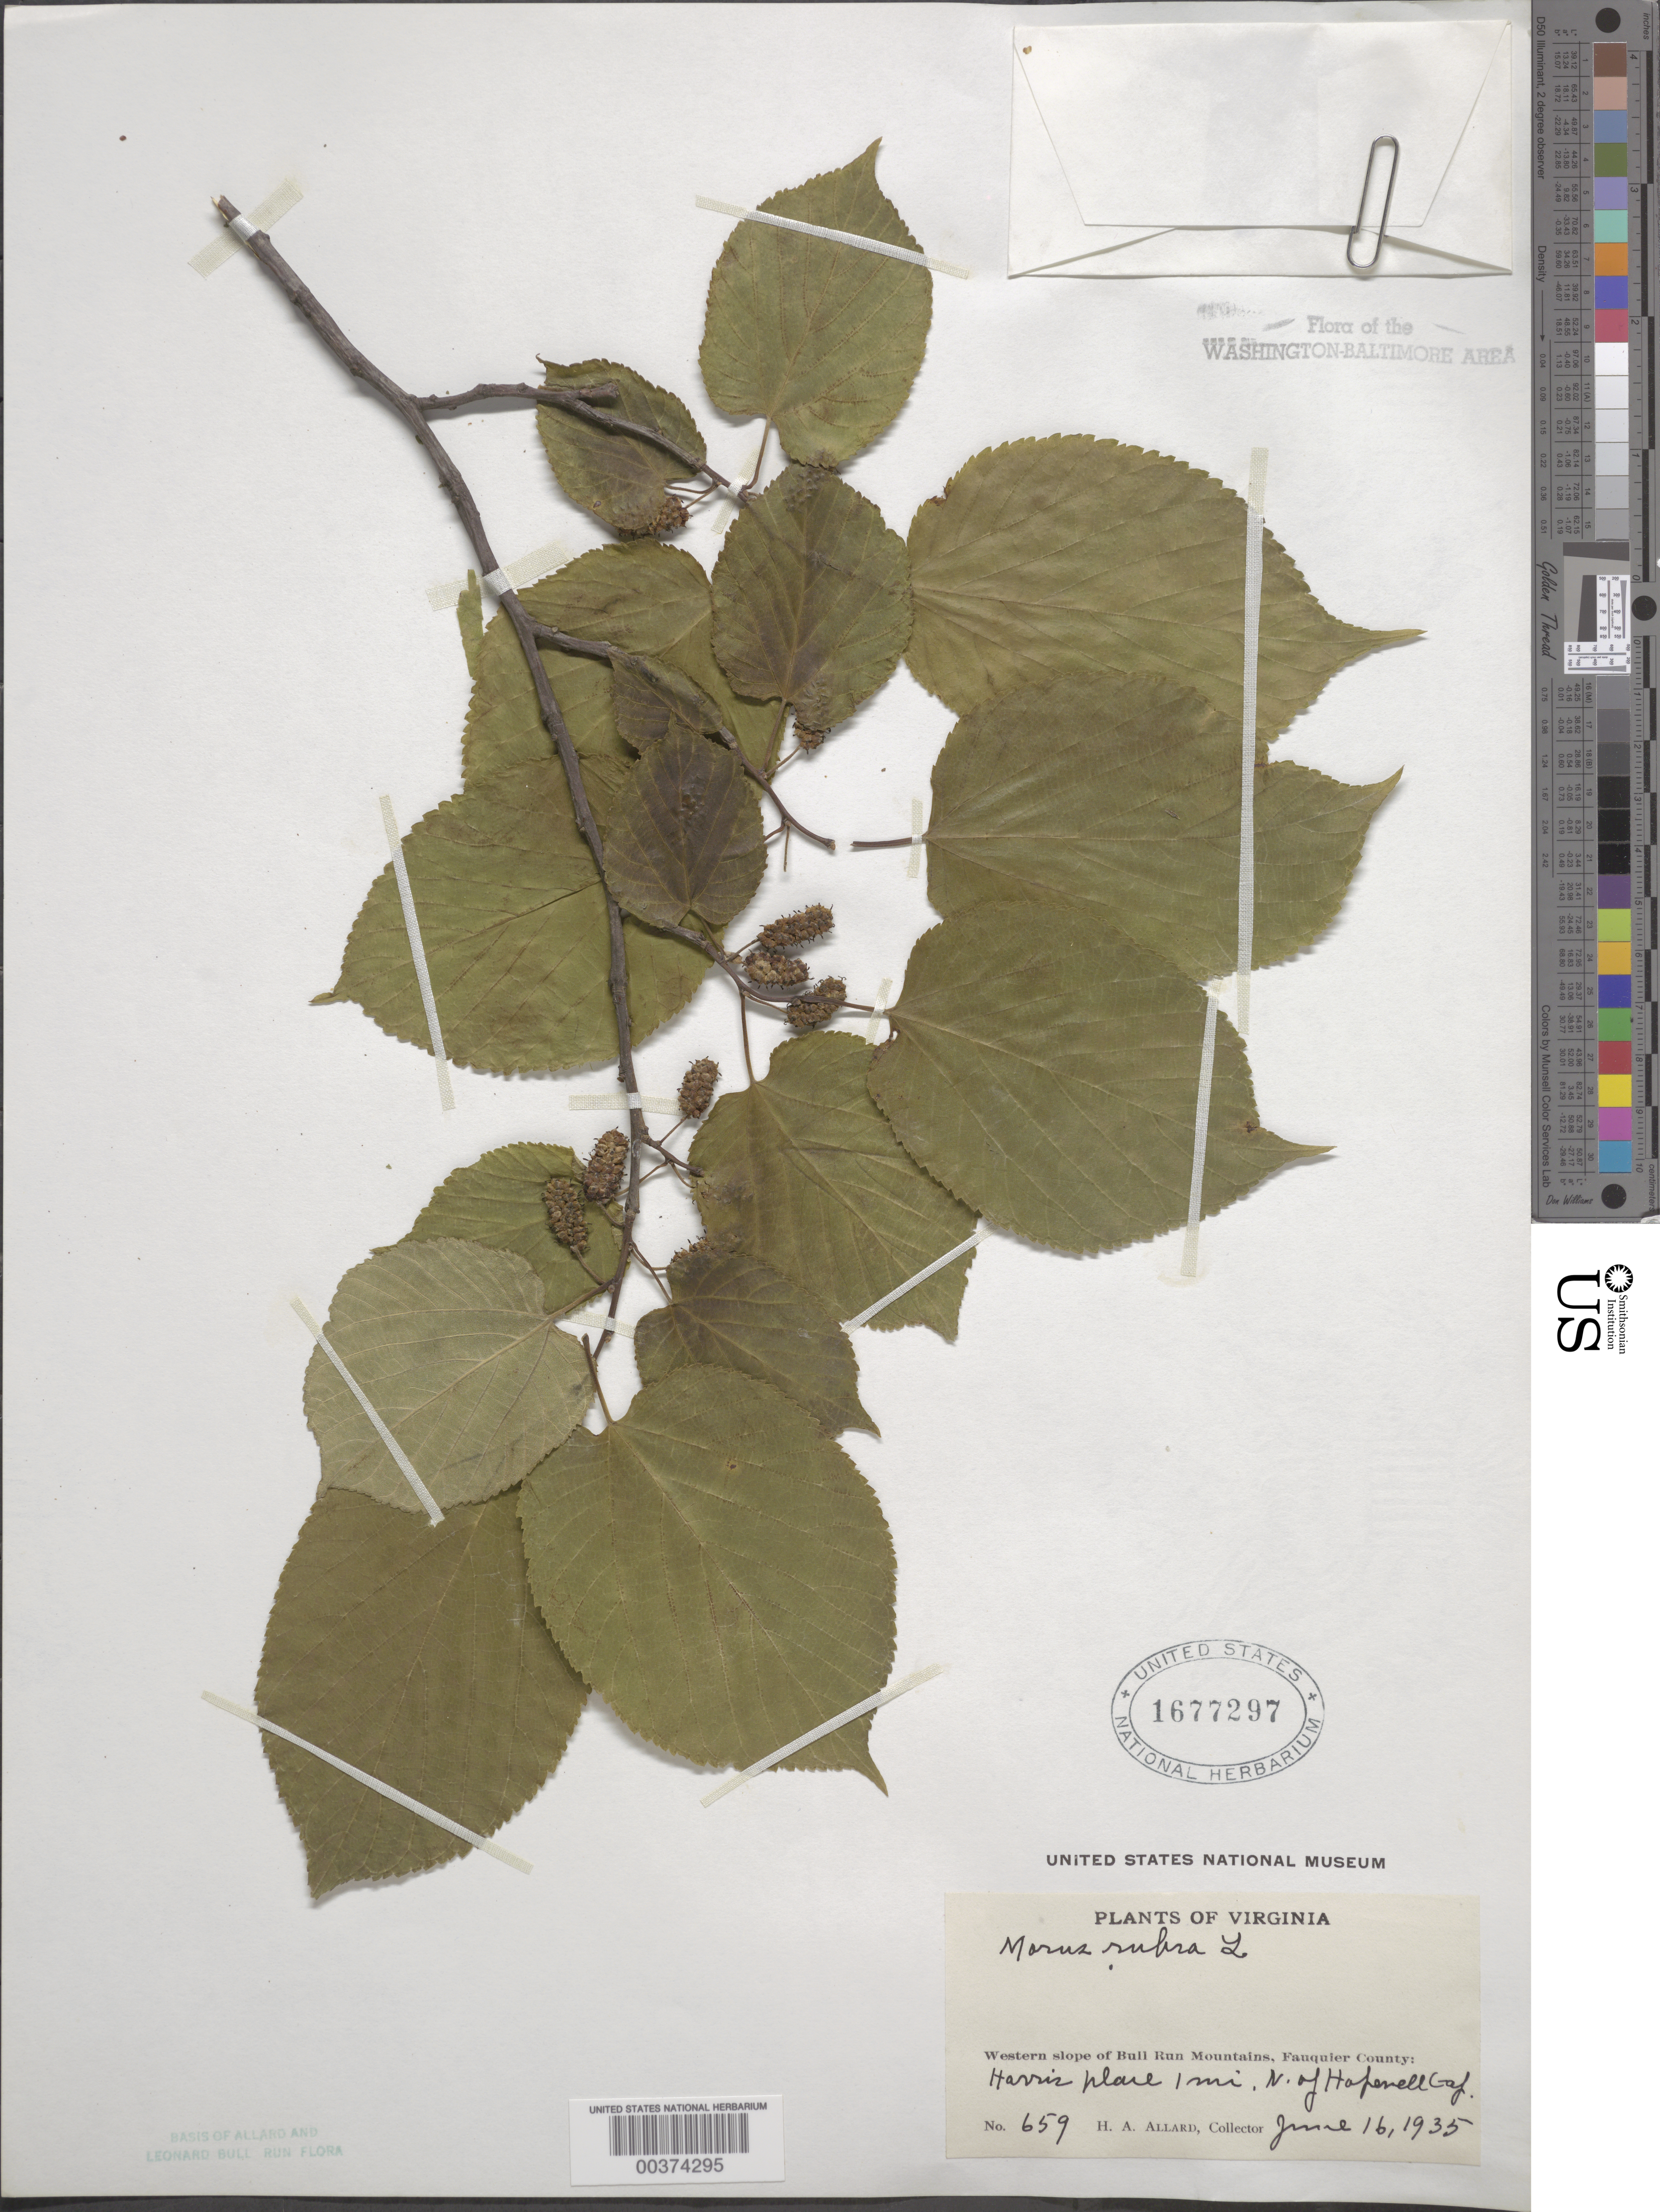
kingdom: Plantae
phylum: Tracheophyta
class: Magnoliopsida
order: Rosales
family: Moraceae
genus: Morus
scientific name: Morus rubra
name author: L.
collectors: H. A. Allard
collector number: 659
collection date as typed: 16 Jun 1935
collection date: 1935-06-16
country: United States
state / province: Virginia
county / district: Fauquier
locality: North of Hopewell Gap, Harris Place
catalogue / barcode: US 1677297